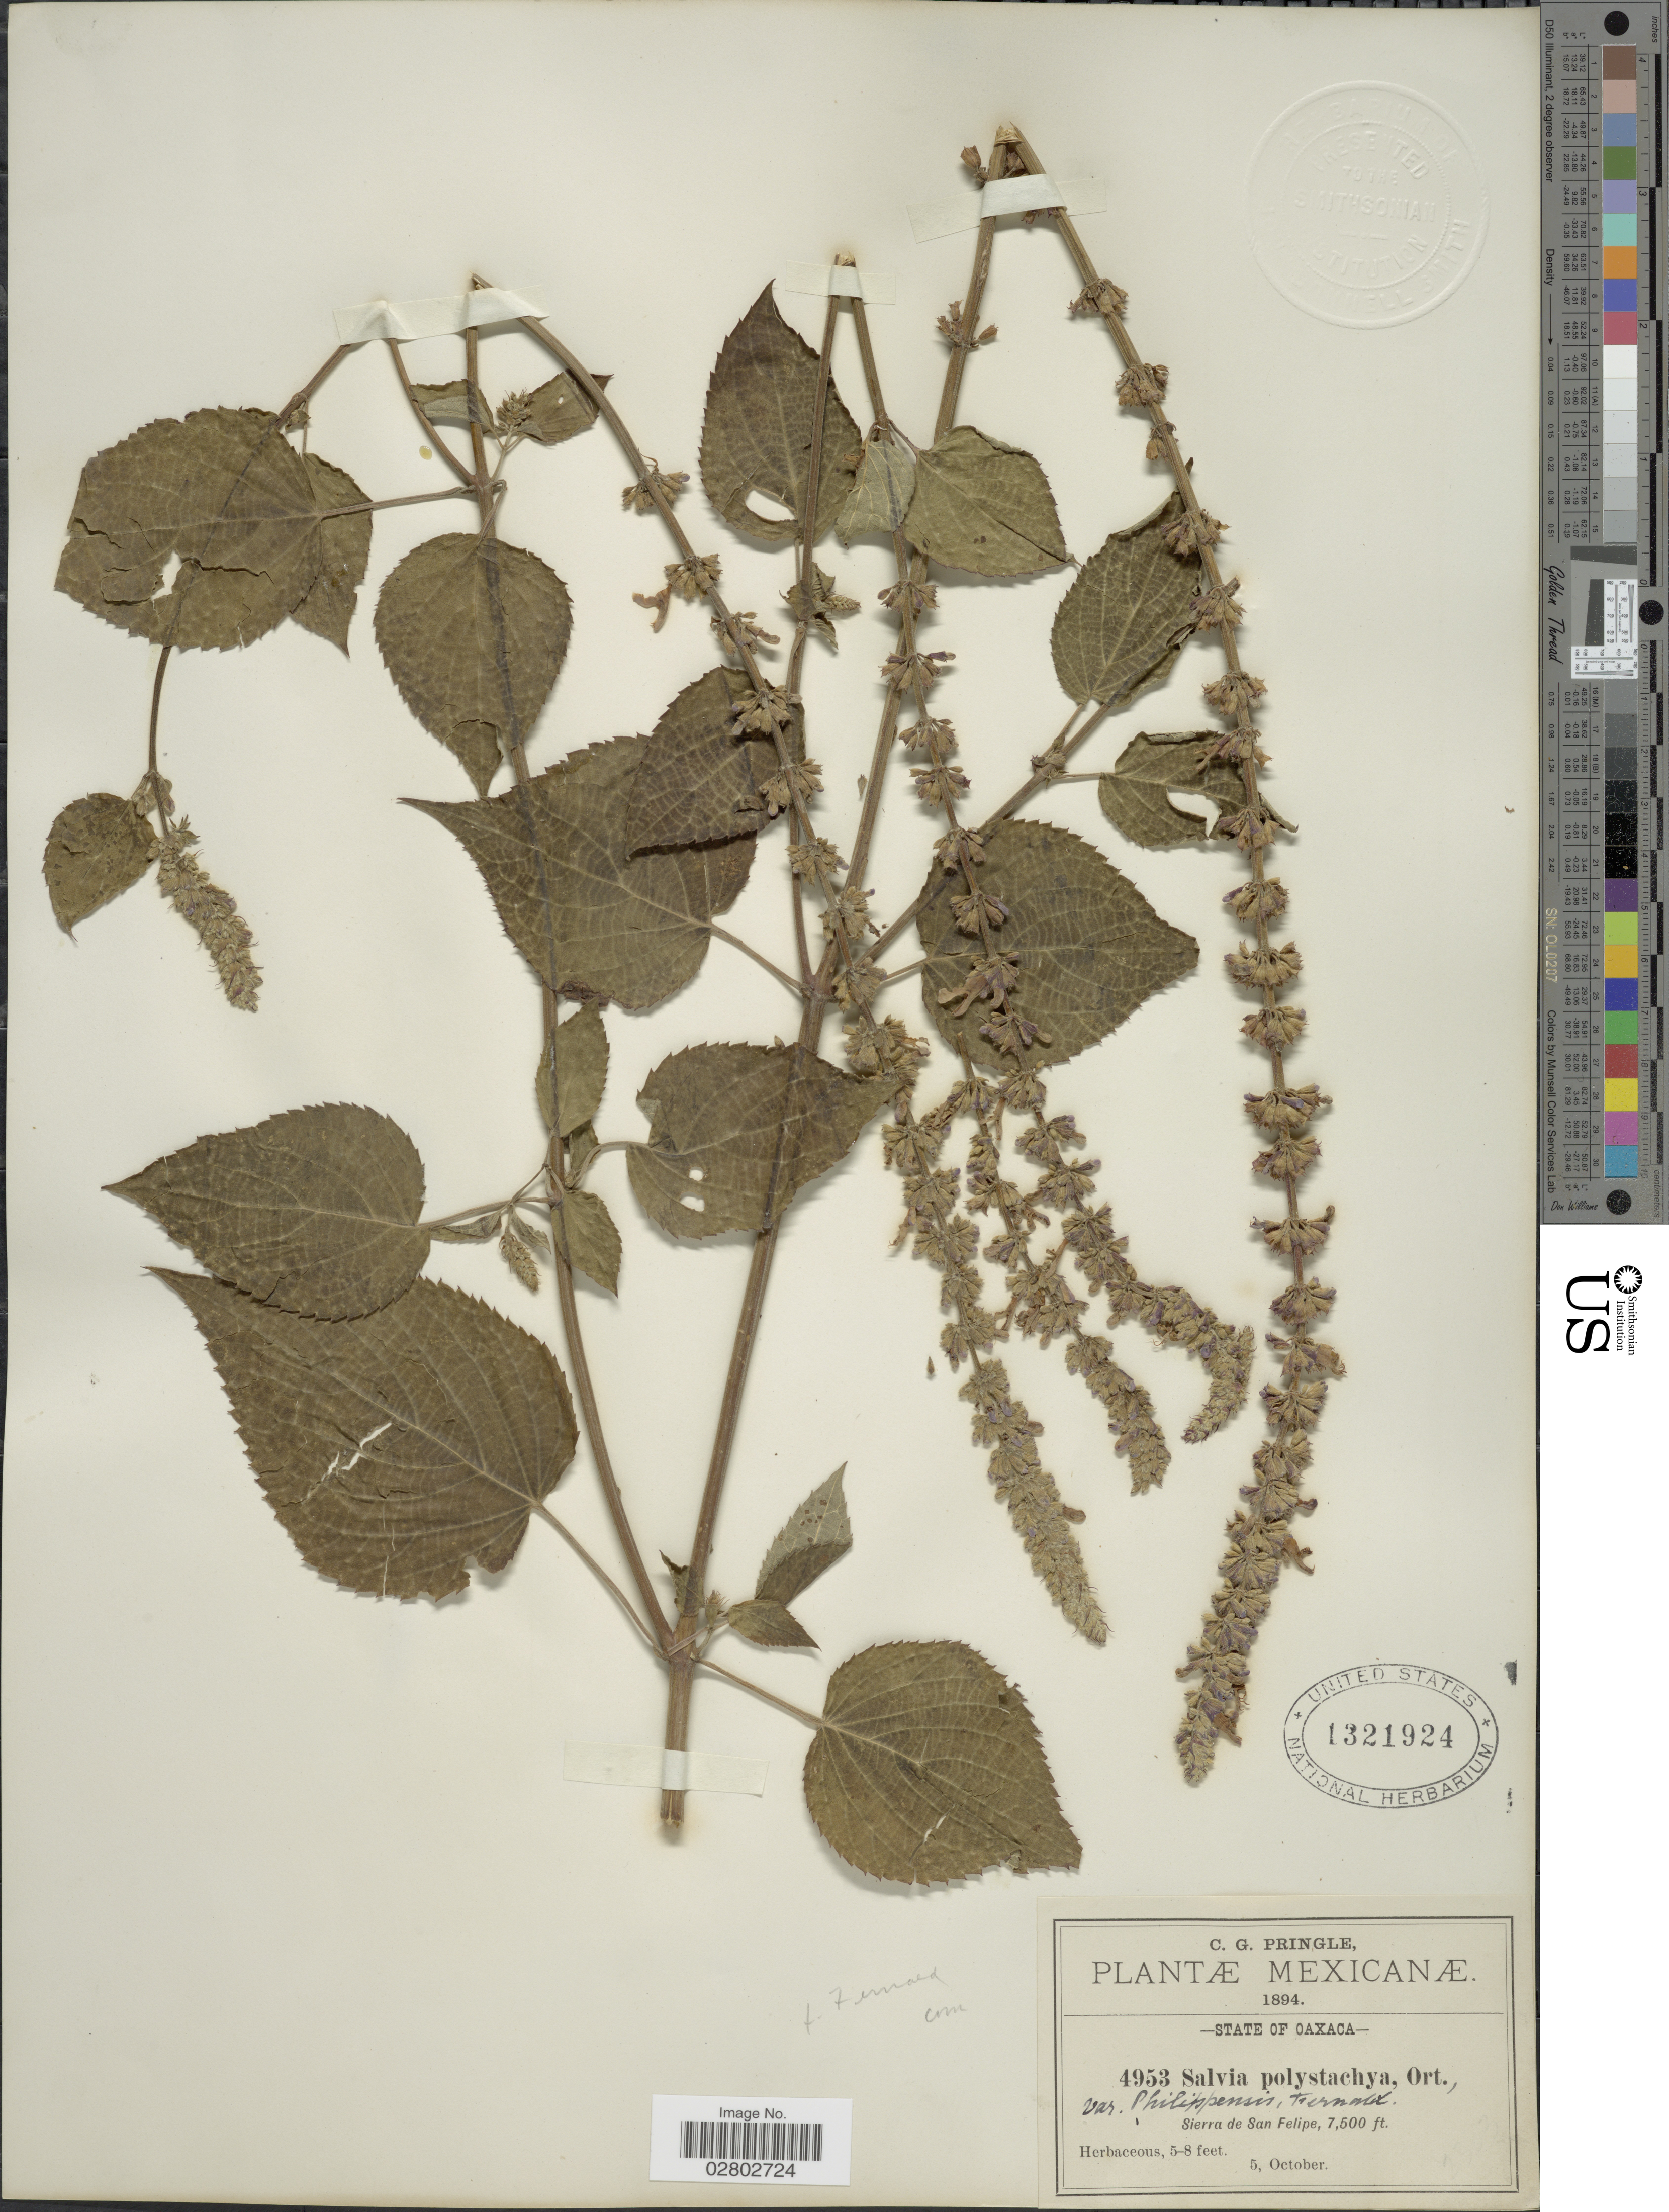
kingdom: Plantae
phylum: Tracheophyta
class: Magnoliopsida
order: Lamiales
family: Lamiaceae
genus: Salvia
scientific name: Salvia polystachya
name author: Cav.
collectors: C. G. Pringle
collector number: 4953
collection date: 1894-10-05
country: Mexico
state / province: Oaxaca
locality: State of Oaxaca, Sierra de San Felipe.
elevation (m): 2286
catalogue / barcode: US 1321924